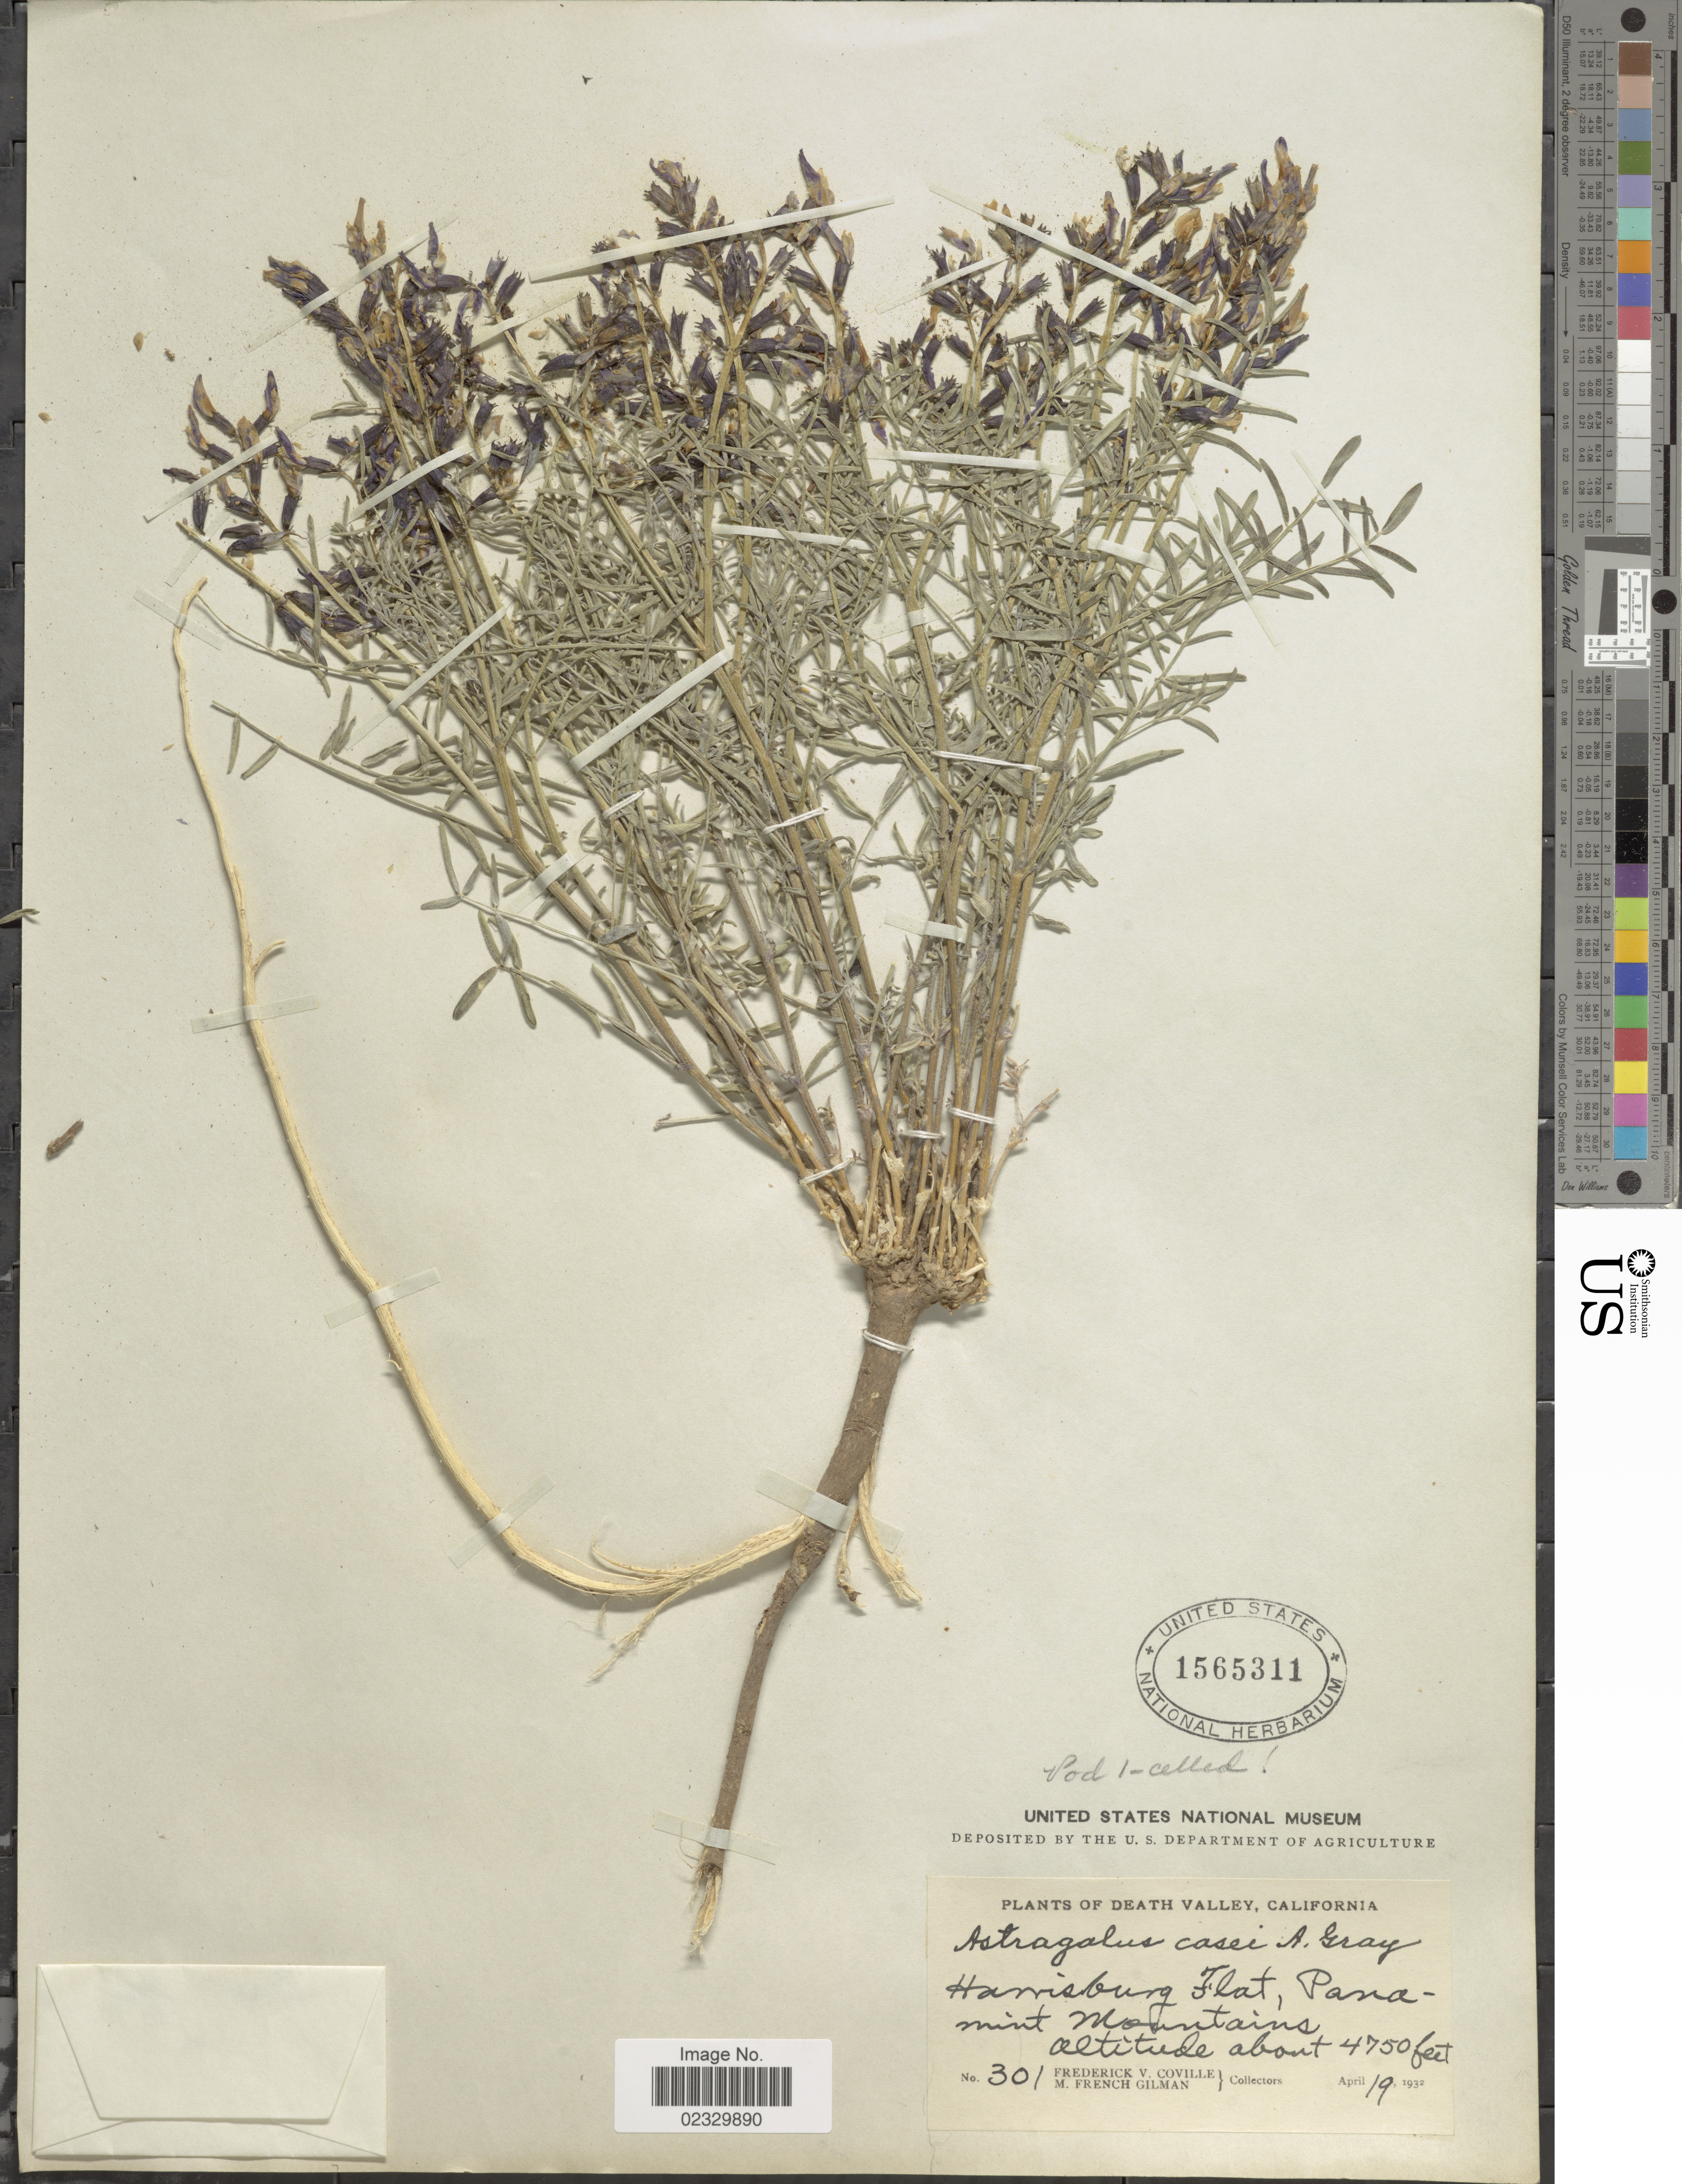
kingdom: Plantae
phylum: Tracheophyta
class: Magnoliopsida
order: Fabales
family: Fabaceae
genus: Astragalus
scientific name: Astragalus casei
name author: A. Gray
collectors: F. V. Coville & M. F. Gilman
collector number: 301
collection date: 1932-04-19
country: United States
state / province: California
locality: Death Valley, Harrisburg Flat, Panamint Mountains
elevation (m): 1448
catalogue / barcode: US 1565311